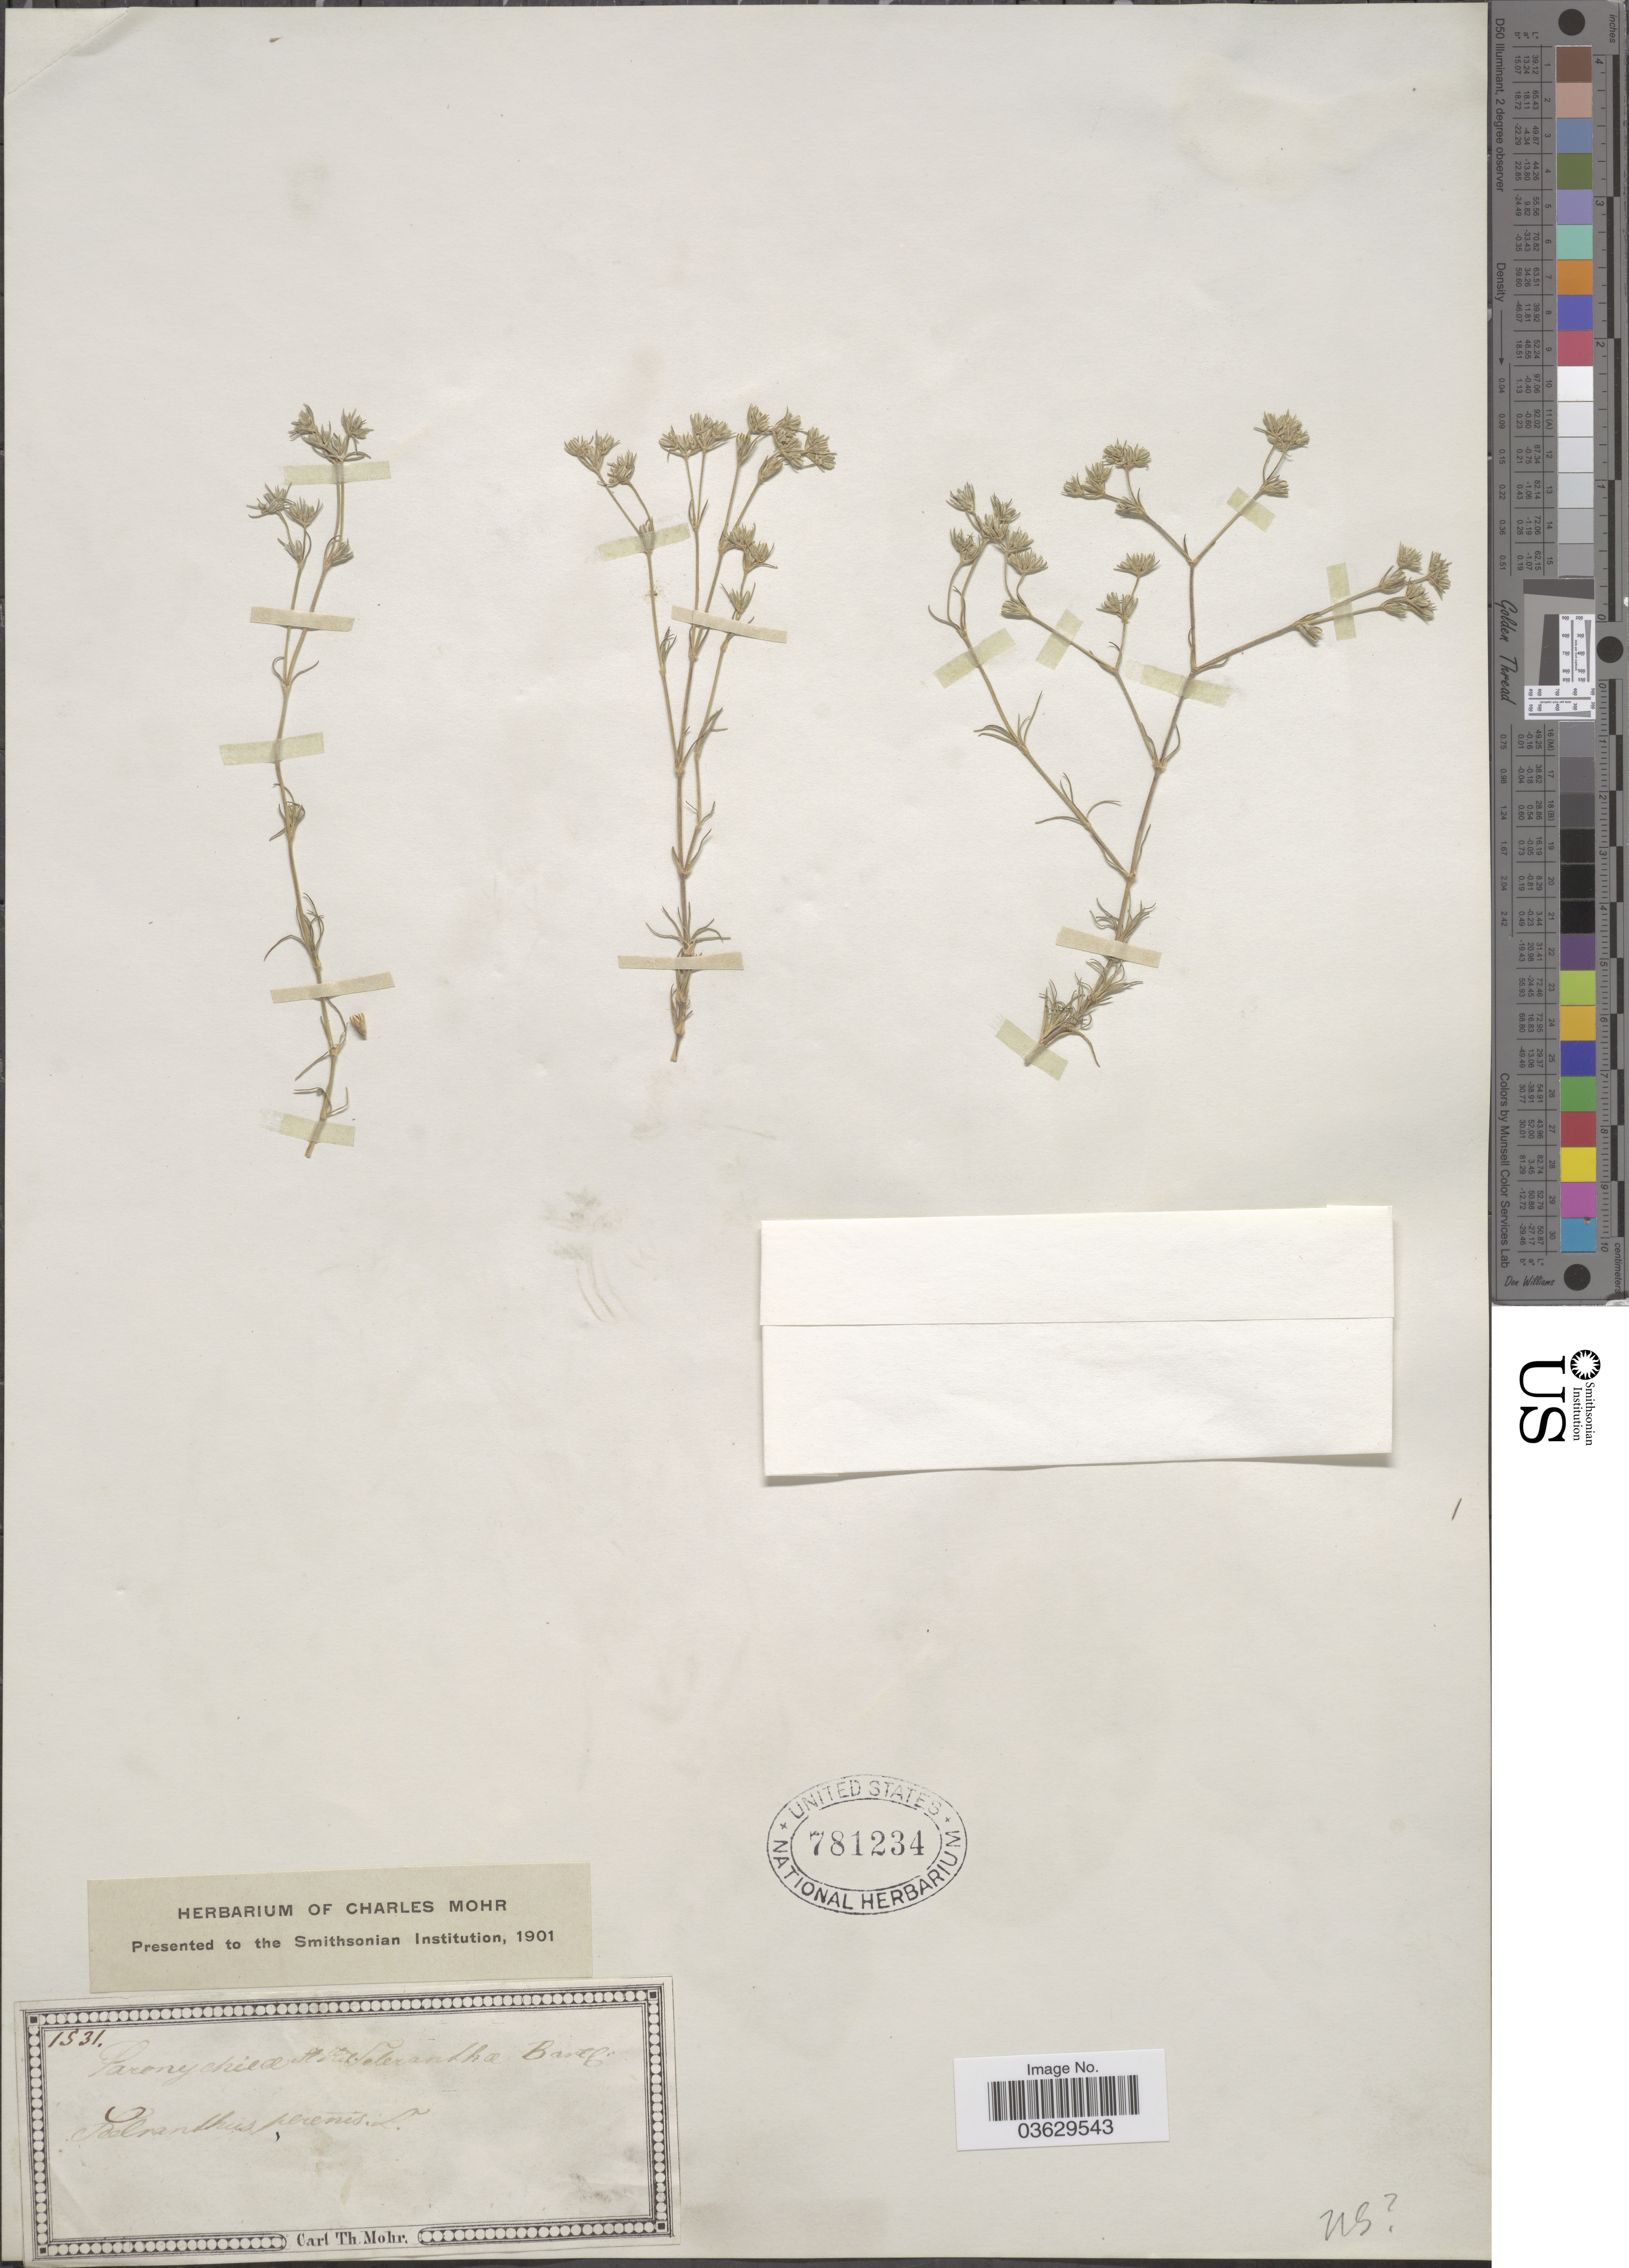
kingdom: Plantae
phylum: Tracheophyta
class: Magnoliopsida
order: Caryophyllales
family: Caryophyllaceae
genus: Scleranthus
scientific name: Scleranthus perennis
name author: L.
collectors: C. T. Mohr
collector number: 1531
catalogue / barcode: US 781234